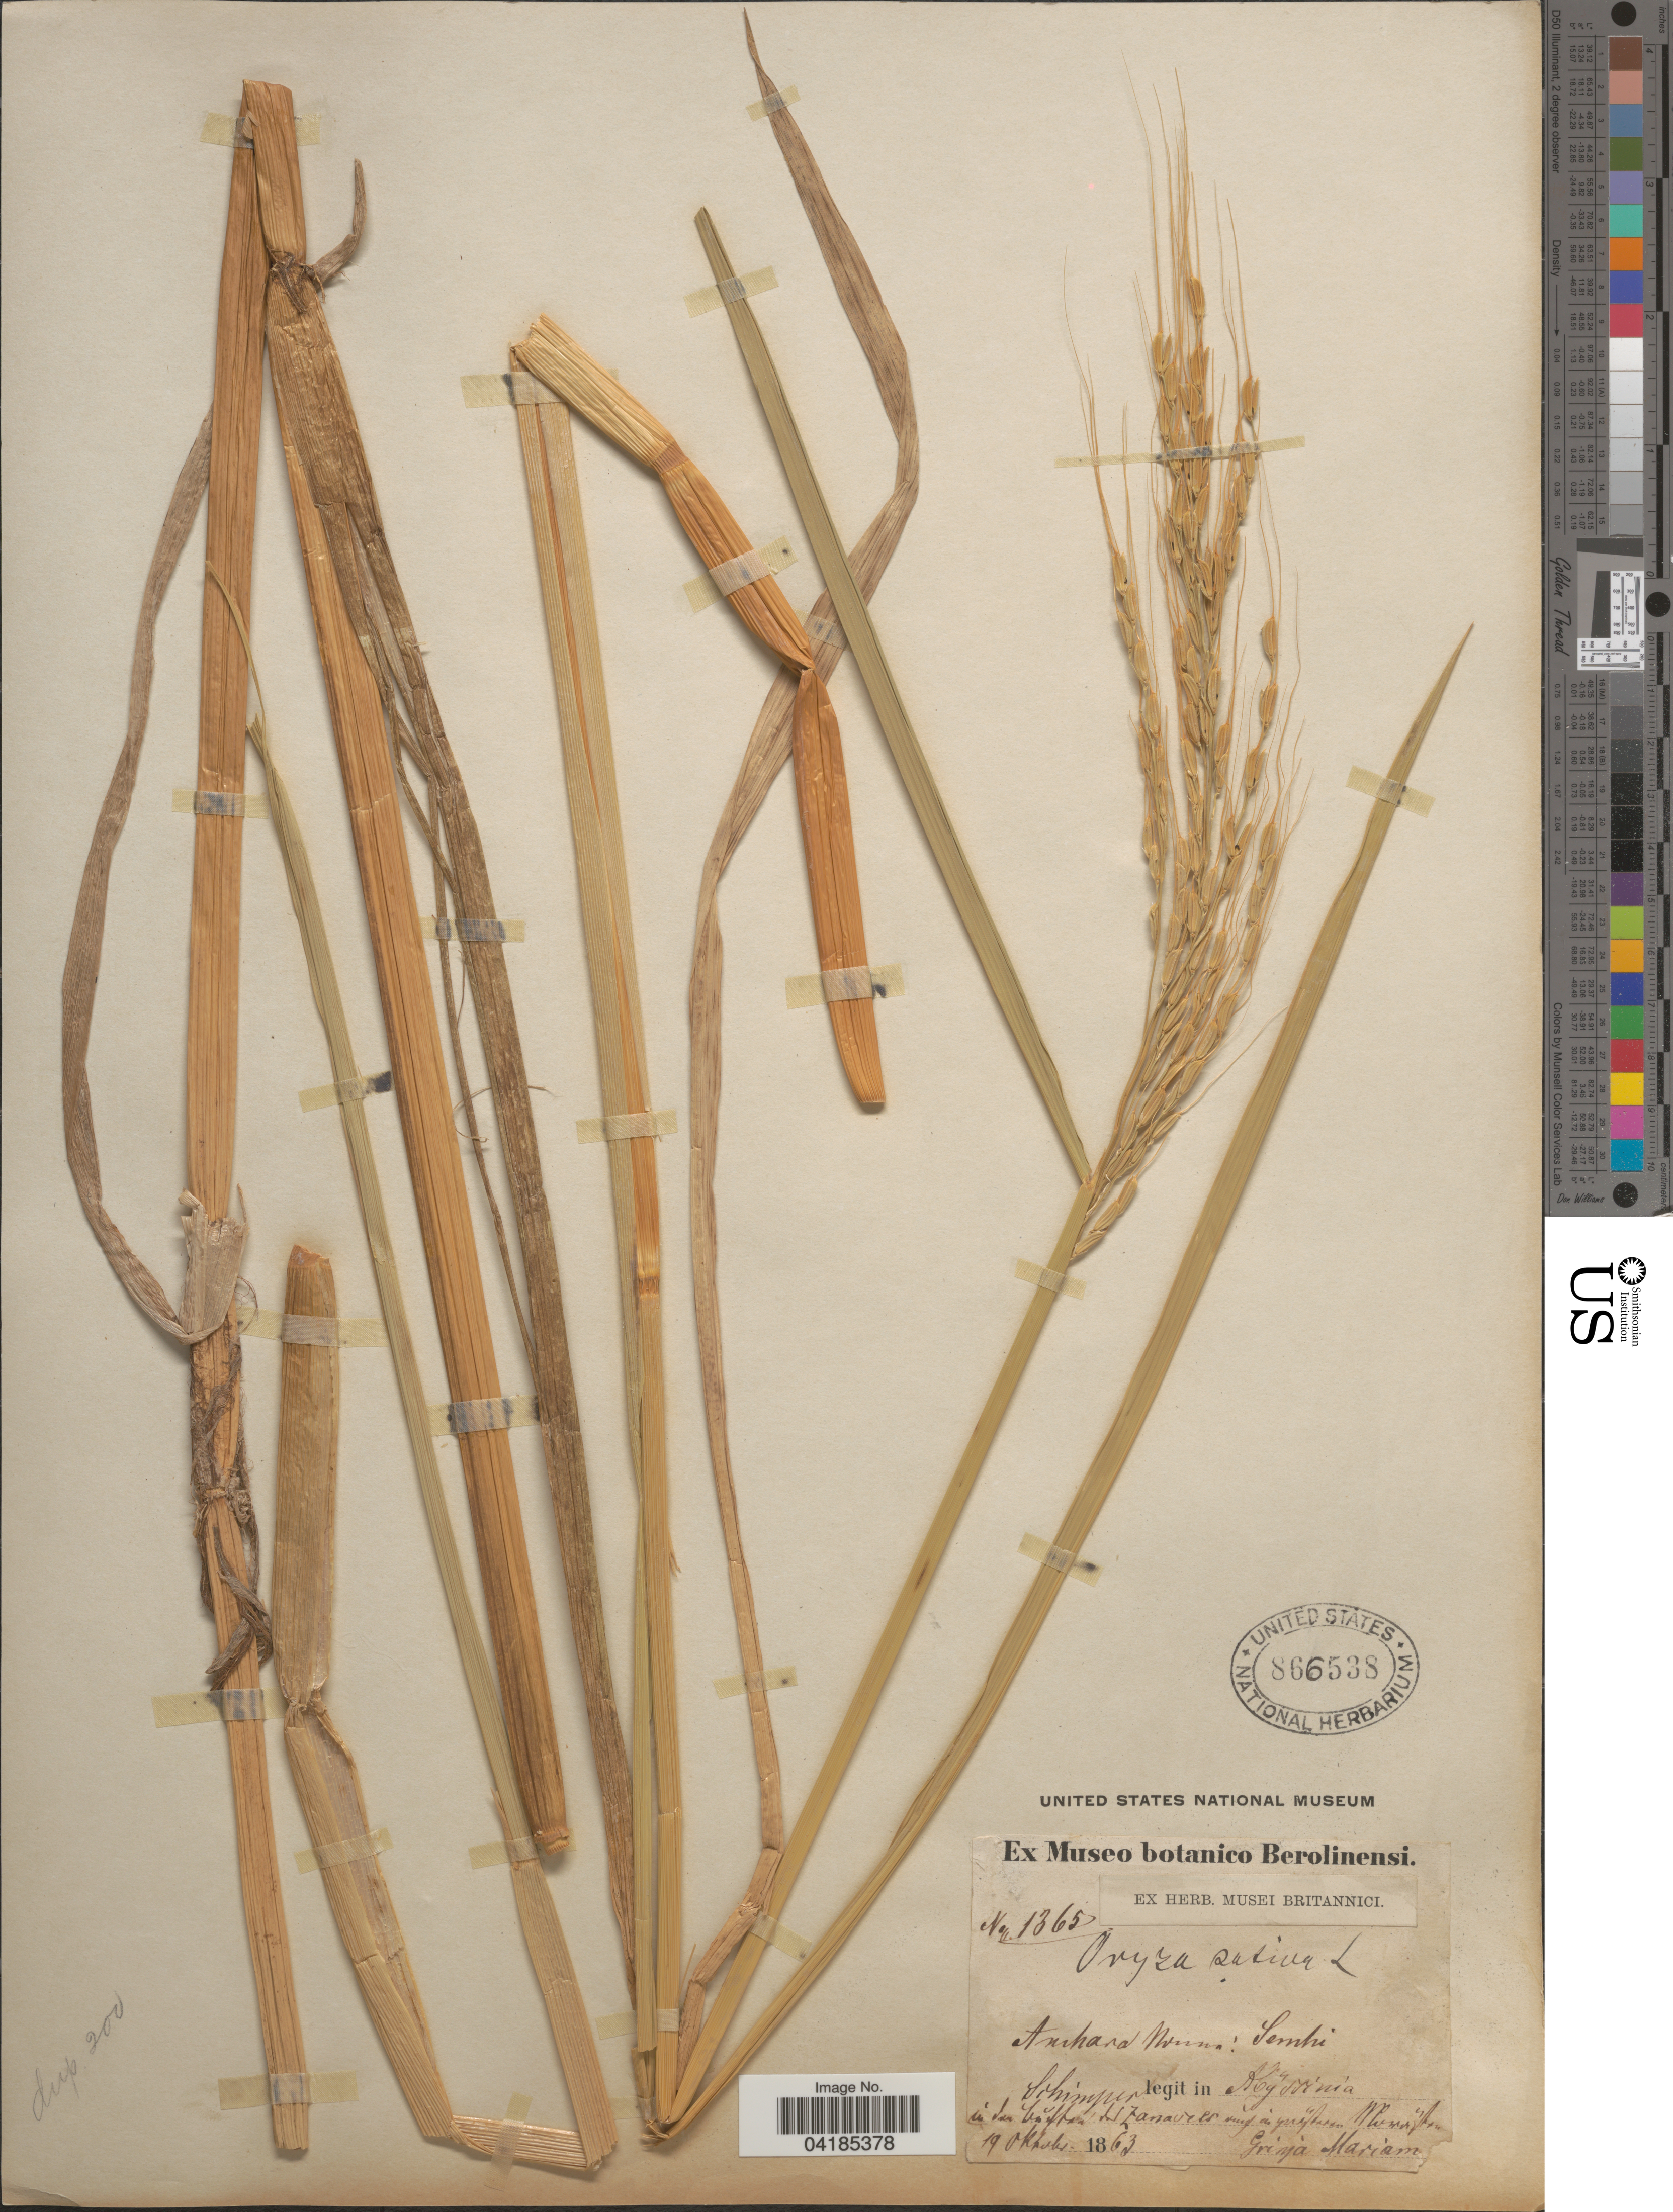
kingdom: Plantae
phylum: Tracheophyta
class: Liliopsida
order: Poales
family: Poaceae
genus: Oryza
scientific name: Oryza sativa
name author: L.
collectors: -. Schimper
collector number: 1365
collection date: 1863-10-19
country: Ethiopia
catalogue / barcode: US 866538